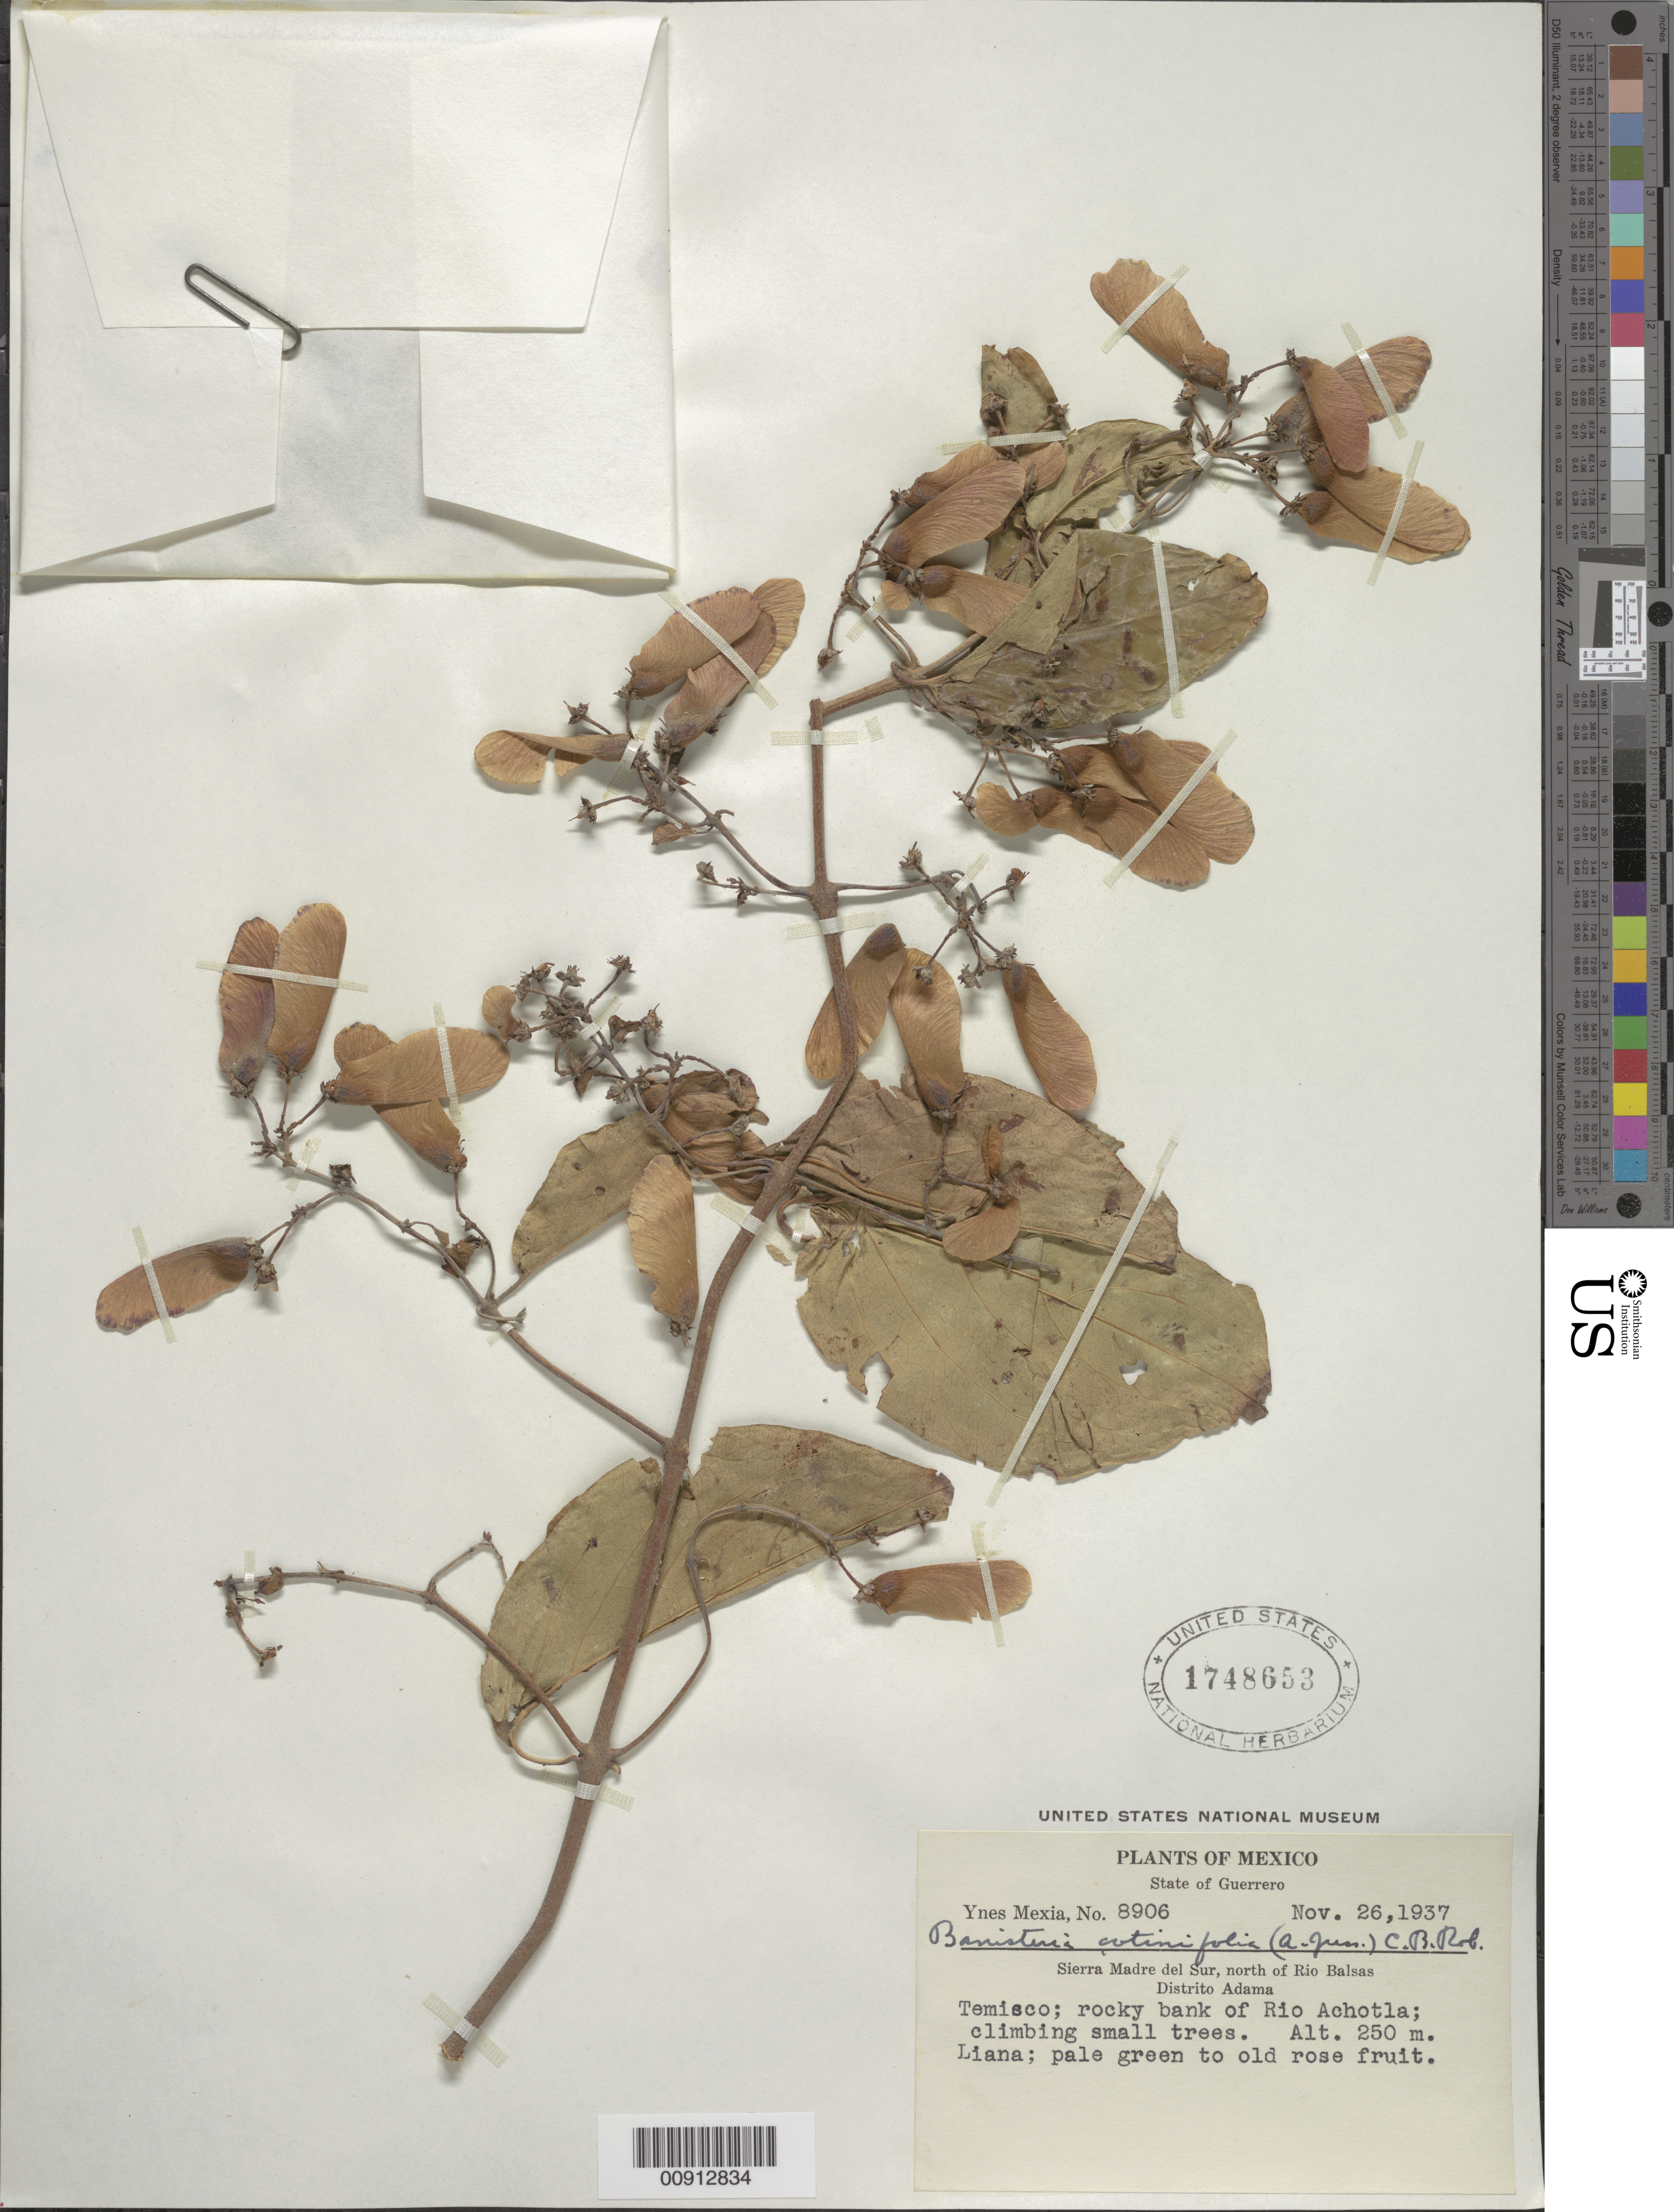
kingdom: Plantae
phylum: Tracheophyta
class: Magnoliopsida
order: Malpighiales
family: Malpighiaceae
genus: Heteropterys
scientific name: Heteropterys cotinifolia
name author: A. Juss.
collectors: Y. Mexia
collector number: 8906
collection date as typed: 26 Nov 1937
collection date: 1937-11-26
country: Mexico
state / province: Guerrero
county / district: Adama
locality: Temisco; rocky bank of Río Achotla. State of Guerrero. Sierra Madre del Sur, north of Río Balsas, Distrito Adama.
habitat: Rocky bank of Río; climbing small trees.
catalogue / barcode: US 1748653